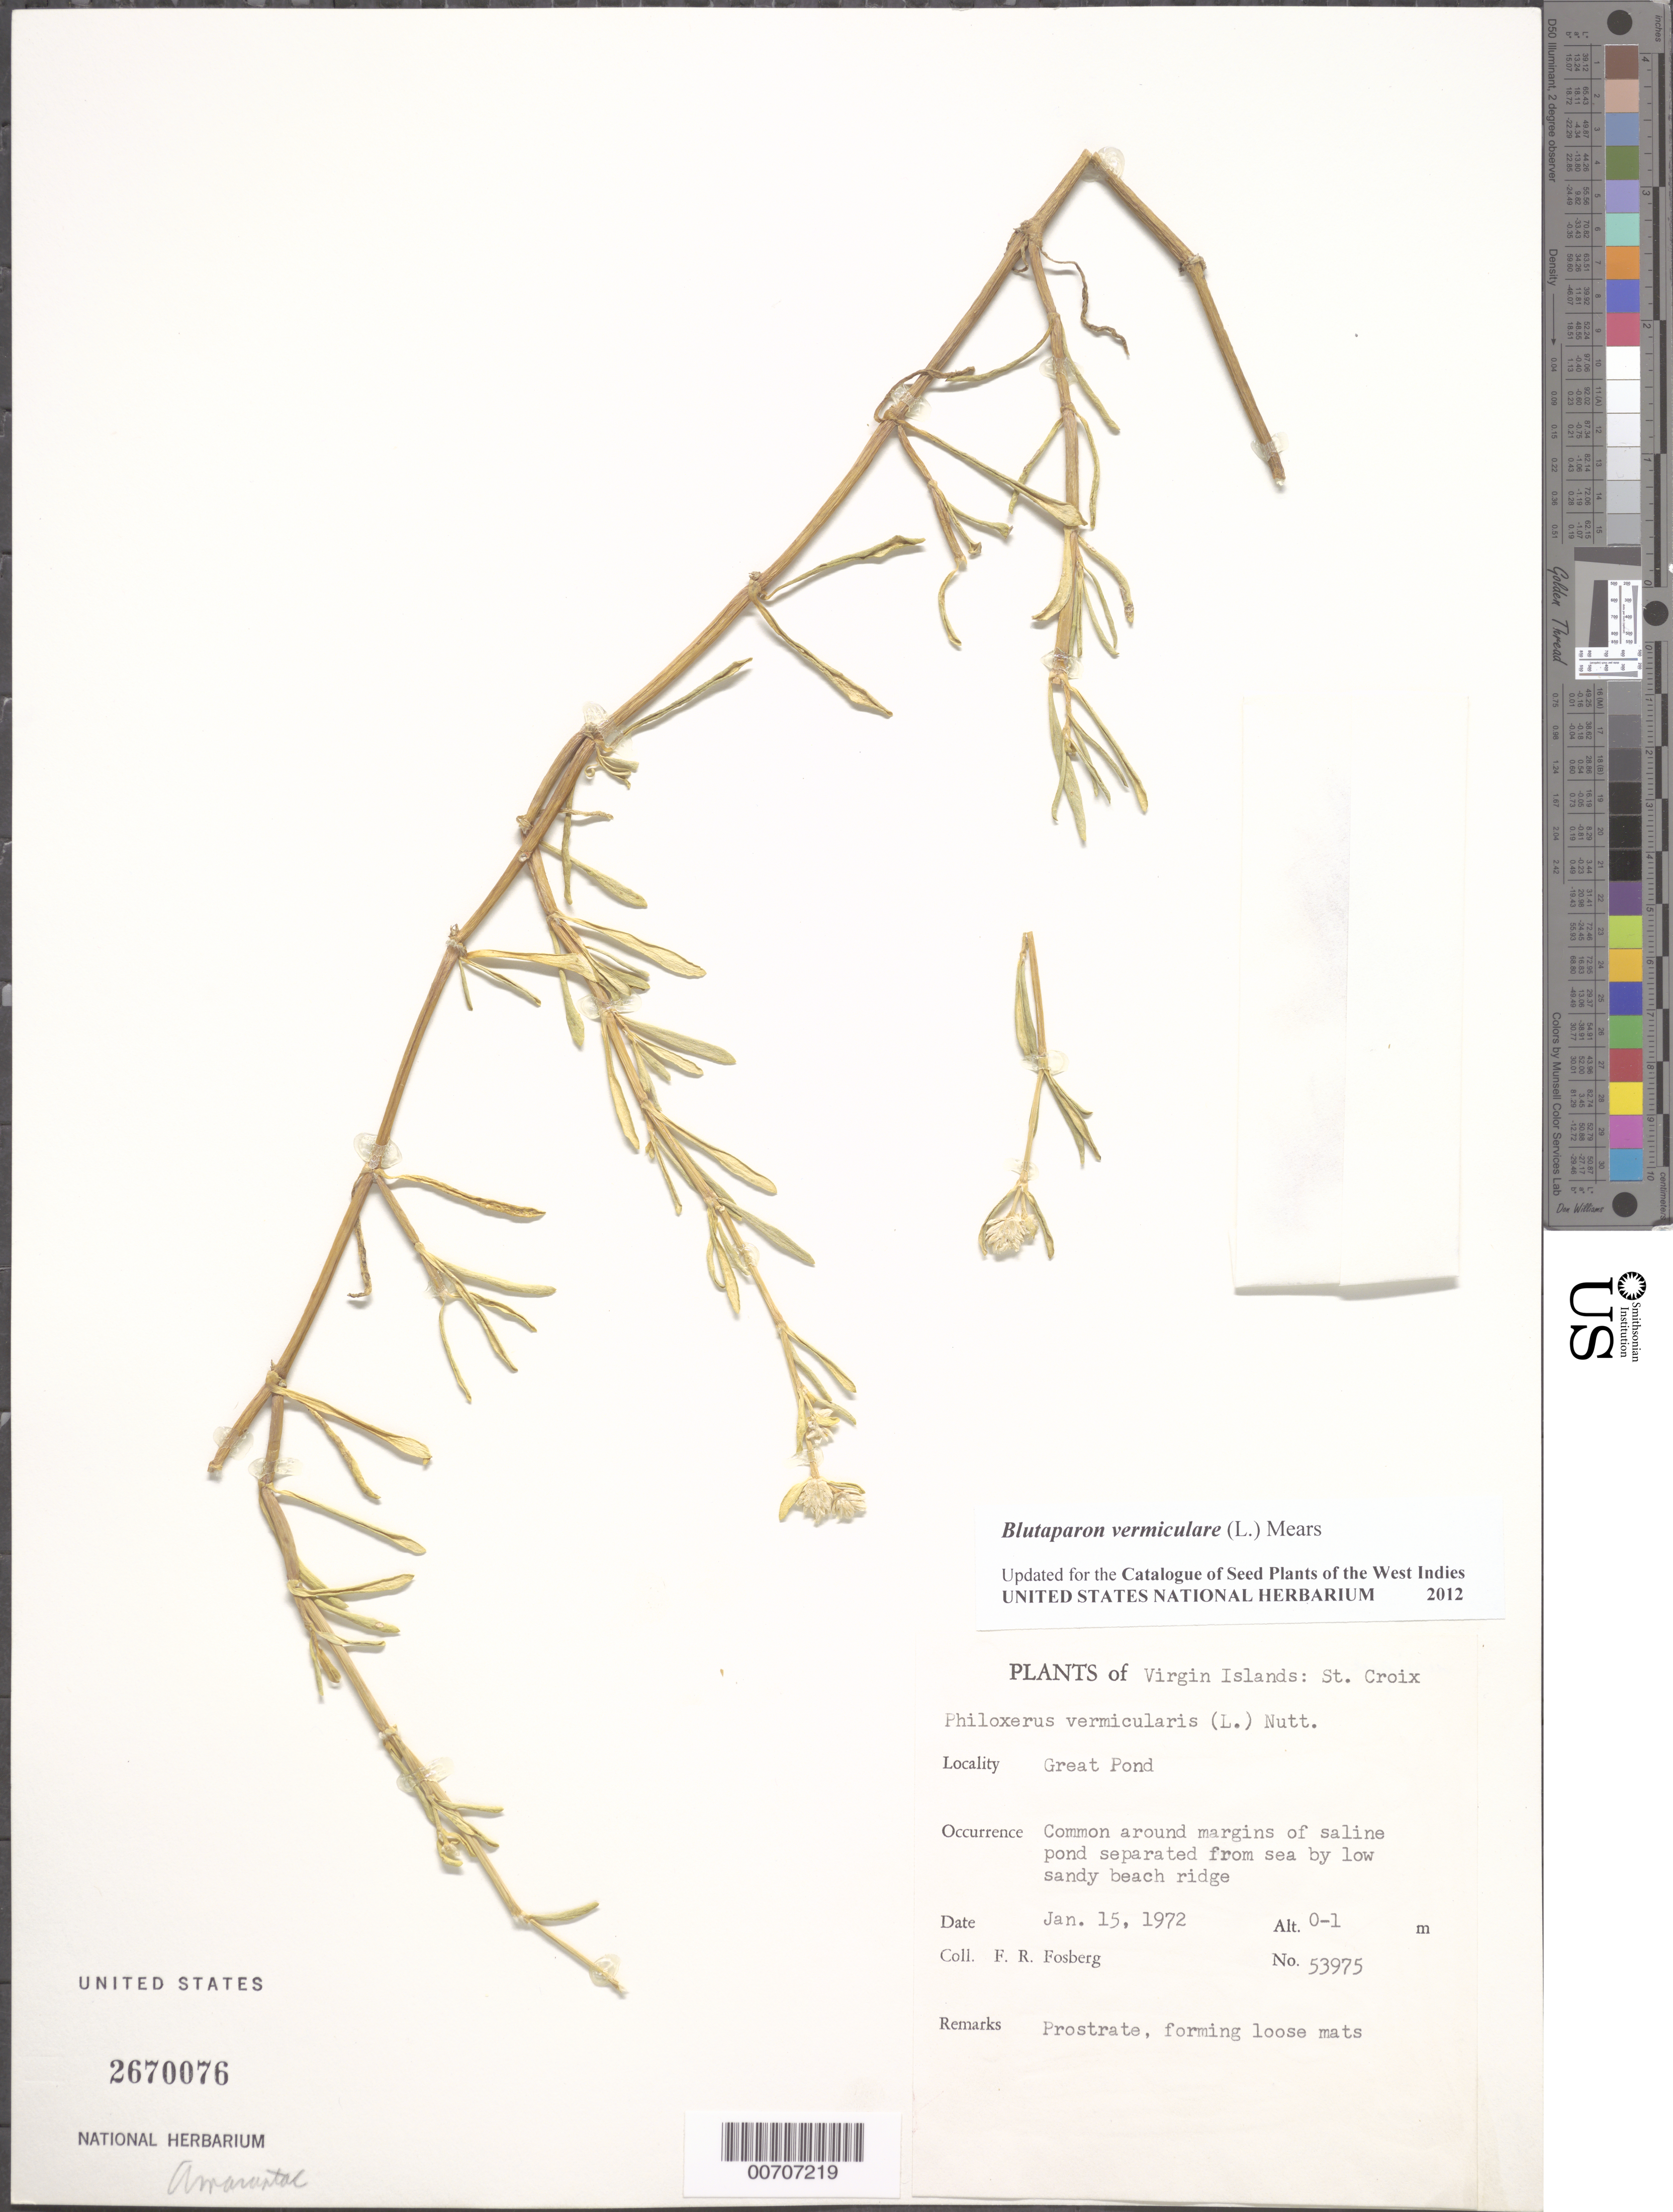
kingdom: Plantae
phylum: Tracheophyta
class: Magnoliopsida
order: Caryophyllales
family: Amaranthaceae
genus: Gomphrena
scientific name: Gomphrena vermicularis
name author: L.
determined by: Strong, Mark T., (BOT), Smithsonian Institution - National Museum of Natural History (UNITED STATES)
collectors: F. R. Fosberg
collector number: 53975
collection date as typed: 15 Jan 1972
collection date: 1972-01-15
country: U.S. Virgin Islands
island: St. Croix Island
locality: Great Pond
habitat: Around margins of saline pond separated from sea by low sandy beach ridge.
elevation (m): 0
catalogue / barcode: US 2670076